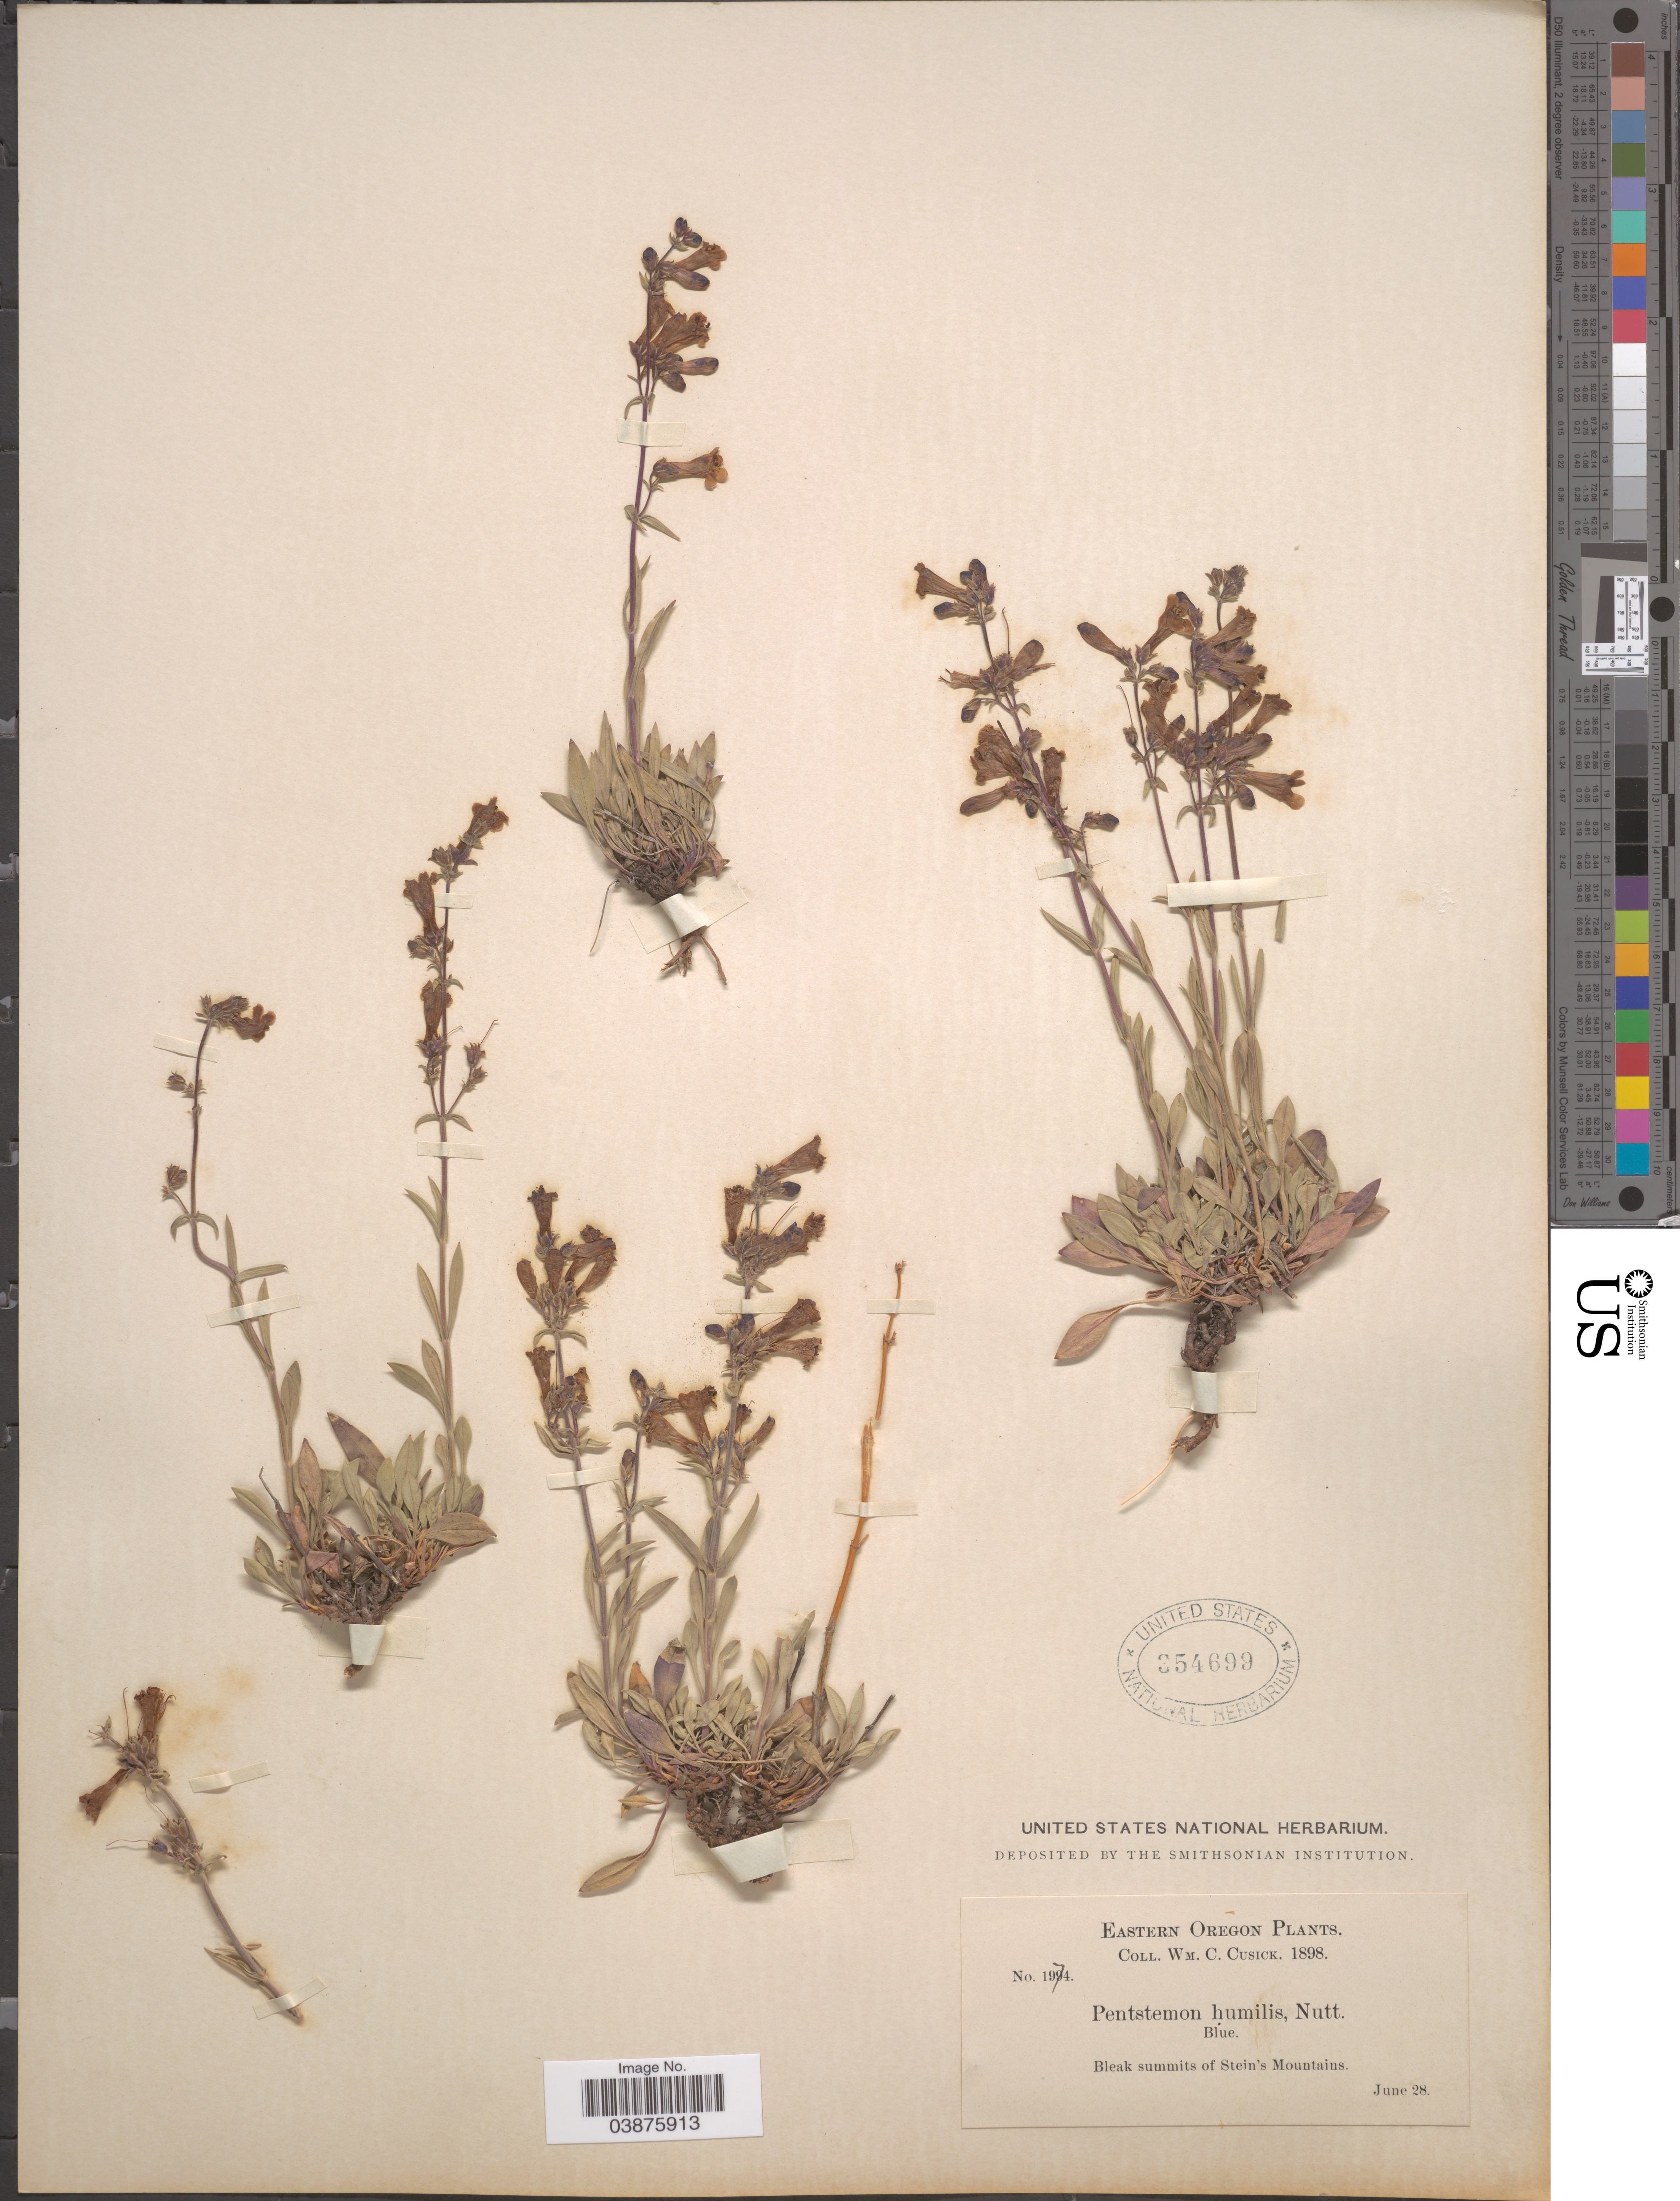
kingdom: Plantae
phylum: Tracheophyta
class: Magnoliopsida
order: Lamiales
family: Plantaginaceae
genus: Penstemon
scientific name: Penstemon humilis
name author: Nutt. ex A. Gray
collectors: W. C. Cusick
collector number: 1974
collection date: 1898-06-28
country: United States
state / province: Oregon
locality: Eastern Oregon. Bleak summits of Stein's Mountains.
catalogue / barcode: US 354699